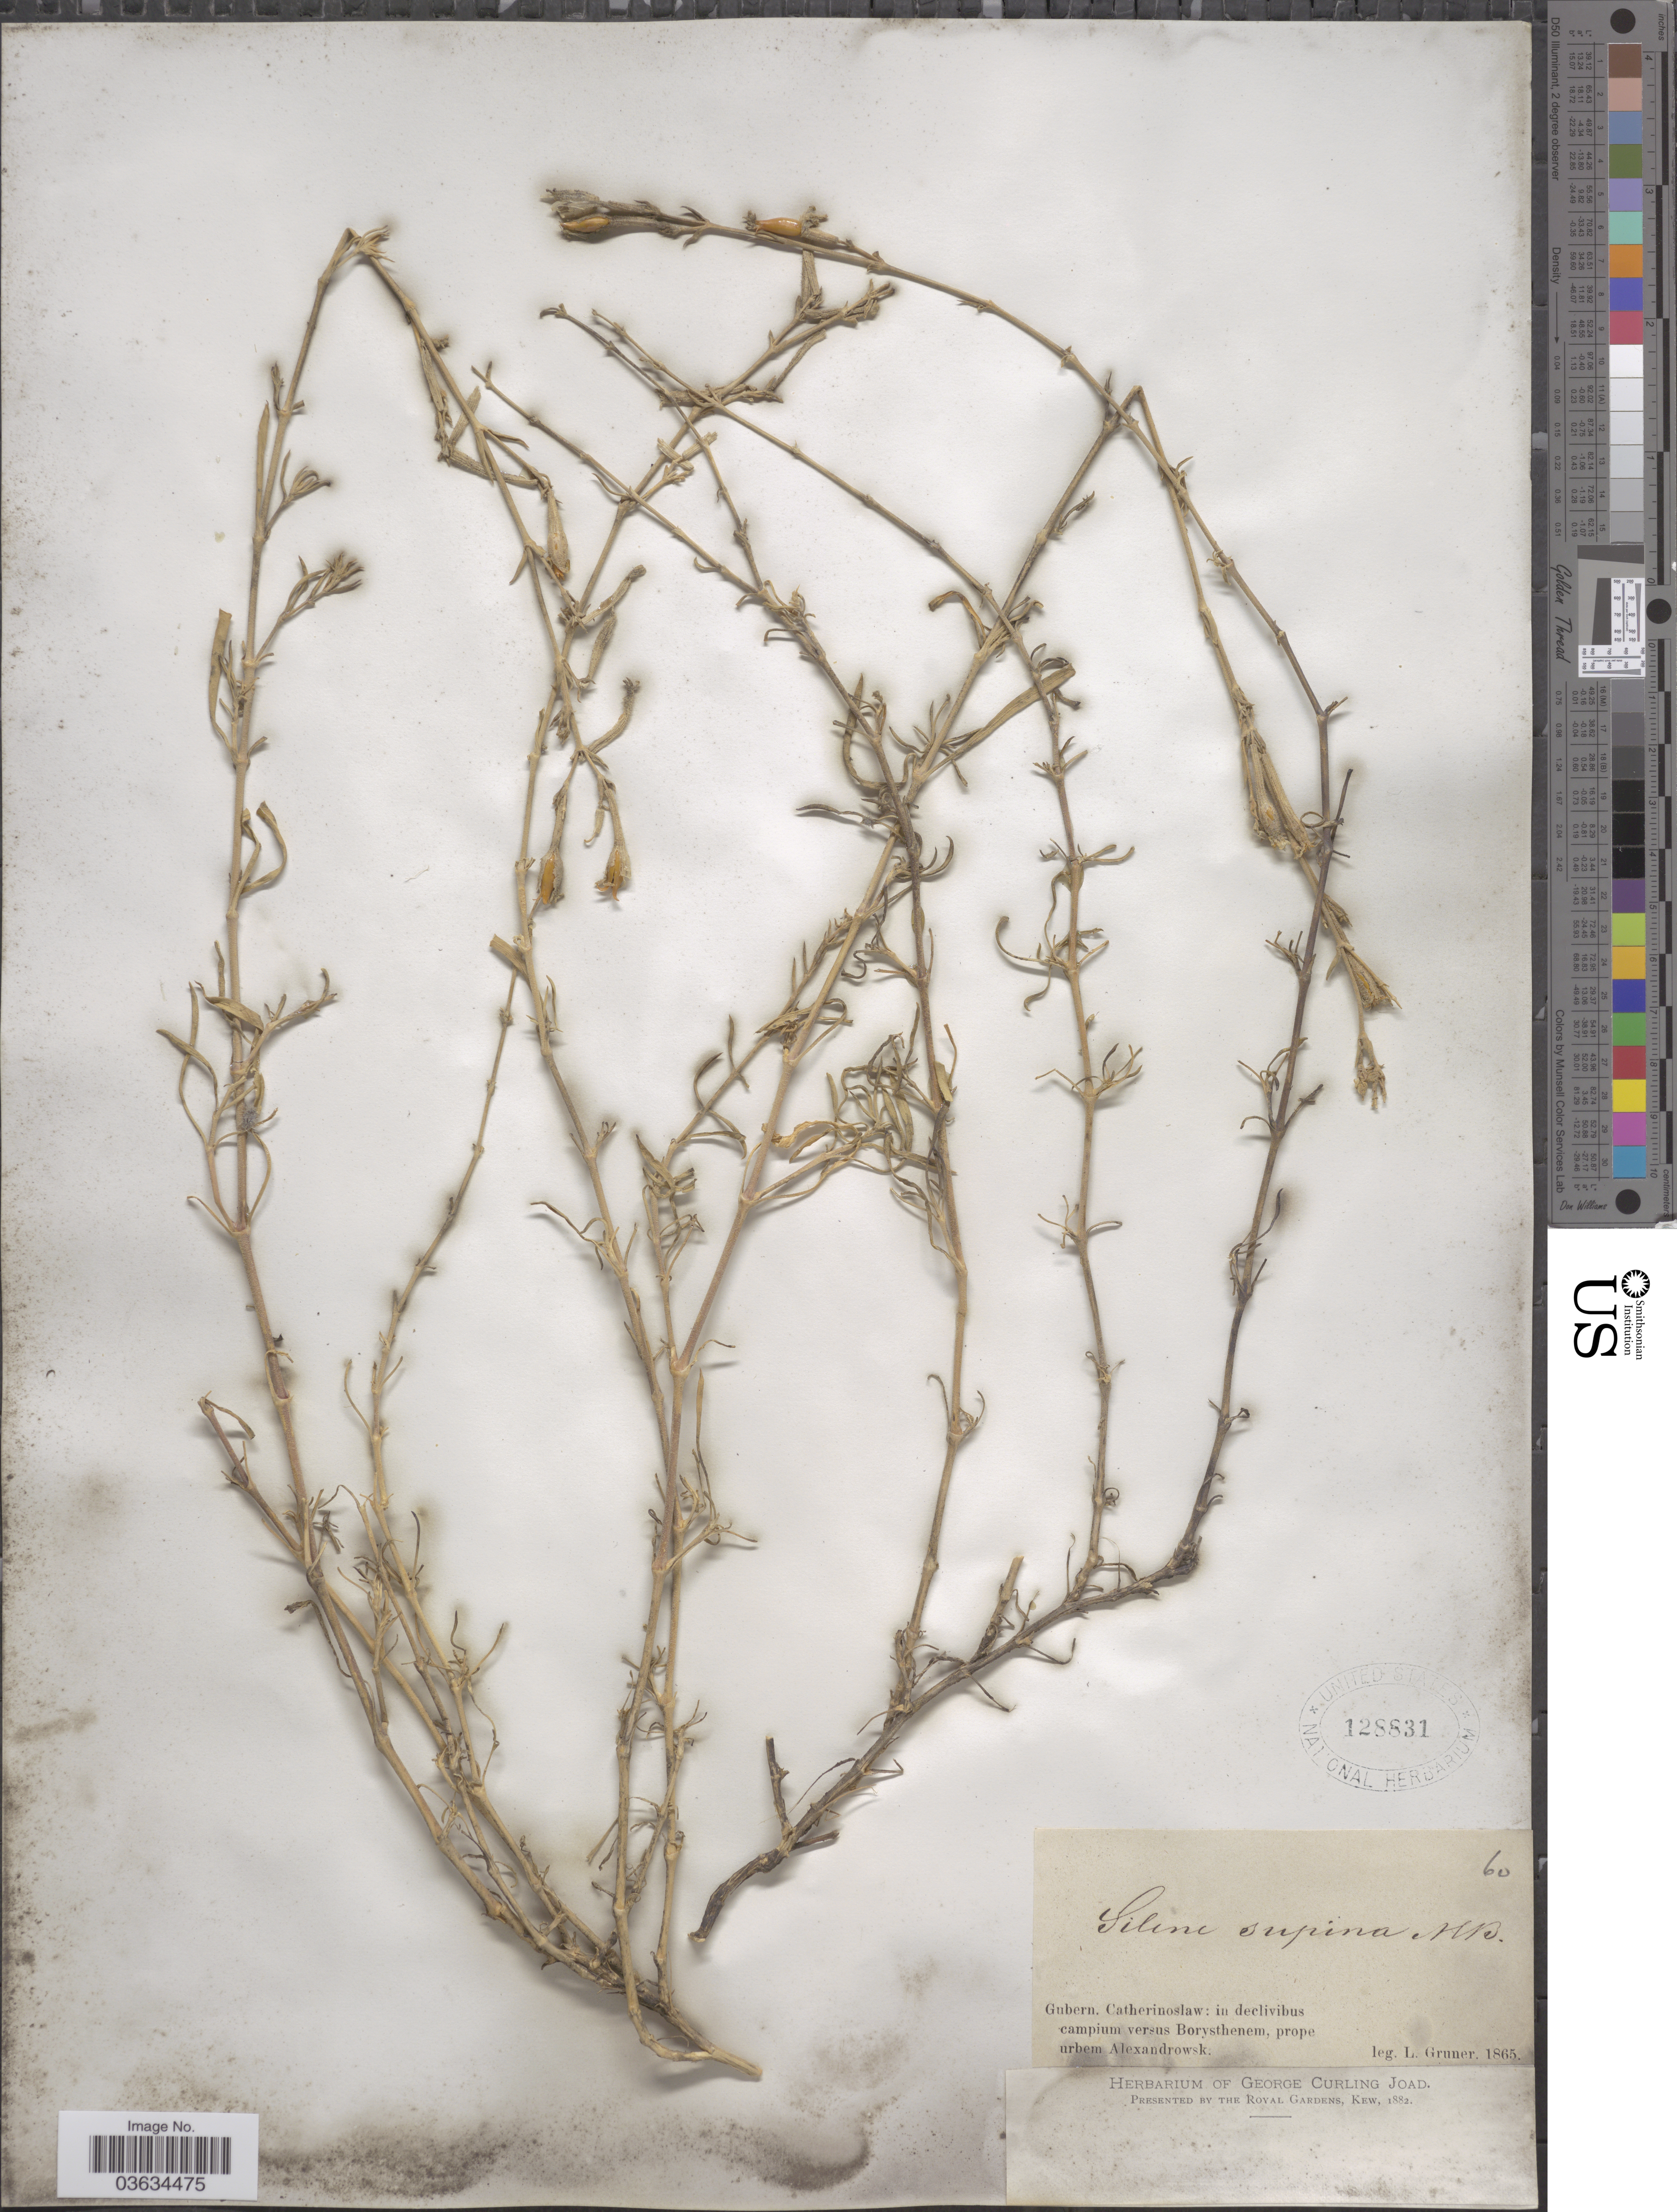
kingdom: Plantae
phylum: Tracheophyta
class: Magnoliopsida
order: Caryophyllales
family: Caryophyllaceae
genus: Silene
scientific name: Silene supina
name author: M. Bieb.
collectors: L. F. Gruner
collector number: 60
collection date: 1865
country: Ukraine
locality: Gubern. Catherinoslaw: in declivibus campium versus Borysthenem, prope urbem Alexandrowsk.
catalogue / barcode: US 128831